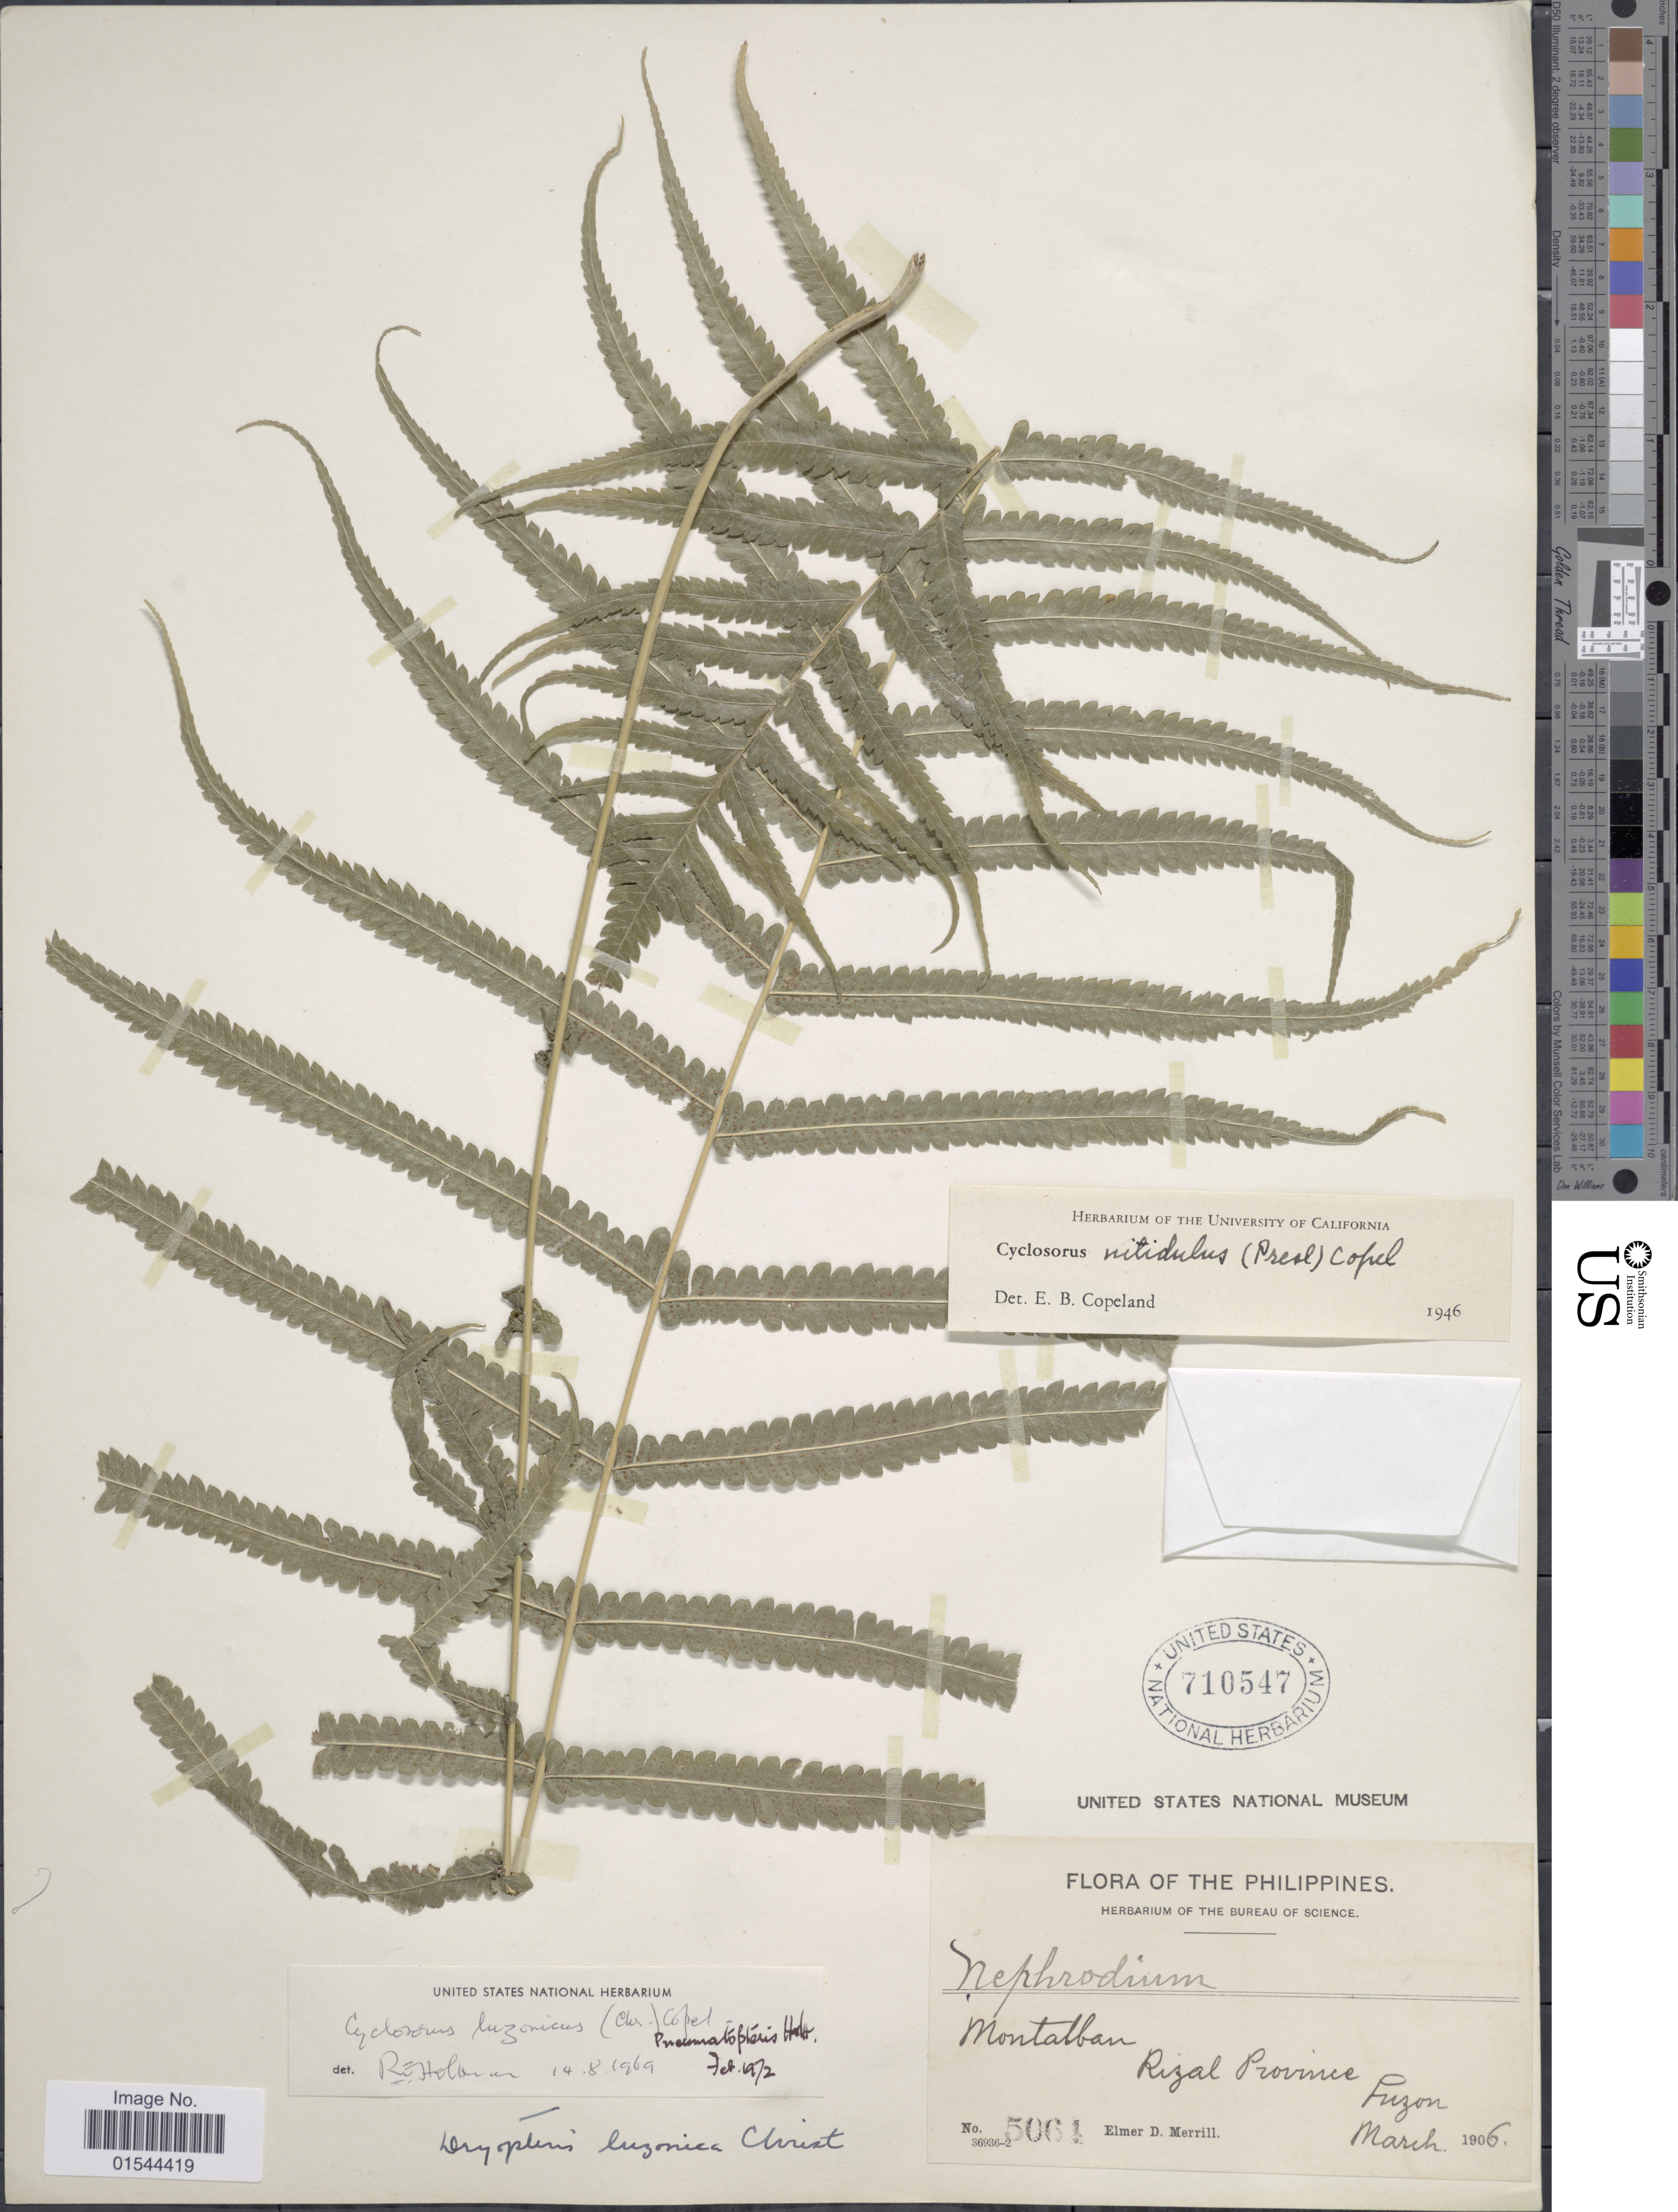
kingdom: Plantae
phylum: Tracheophyta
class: Polypodiopsida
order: Polypodiales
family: Thelypteridaceae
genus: Pneumatopteris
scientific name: Pneumatopteris laevis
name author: (Mett.) Holttum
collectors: E. D. Merrill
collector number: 5061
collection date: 1906-03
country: Philippines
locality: Montalban, Rizal Province, Luzon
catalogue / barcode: US 710547